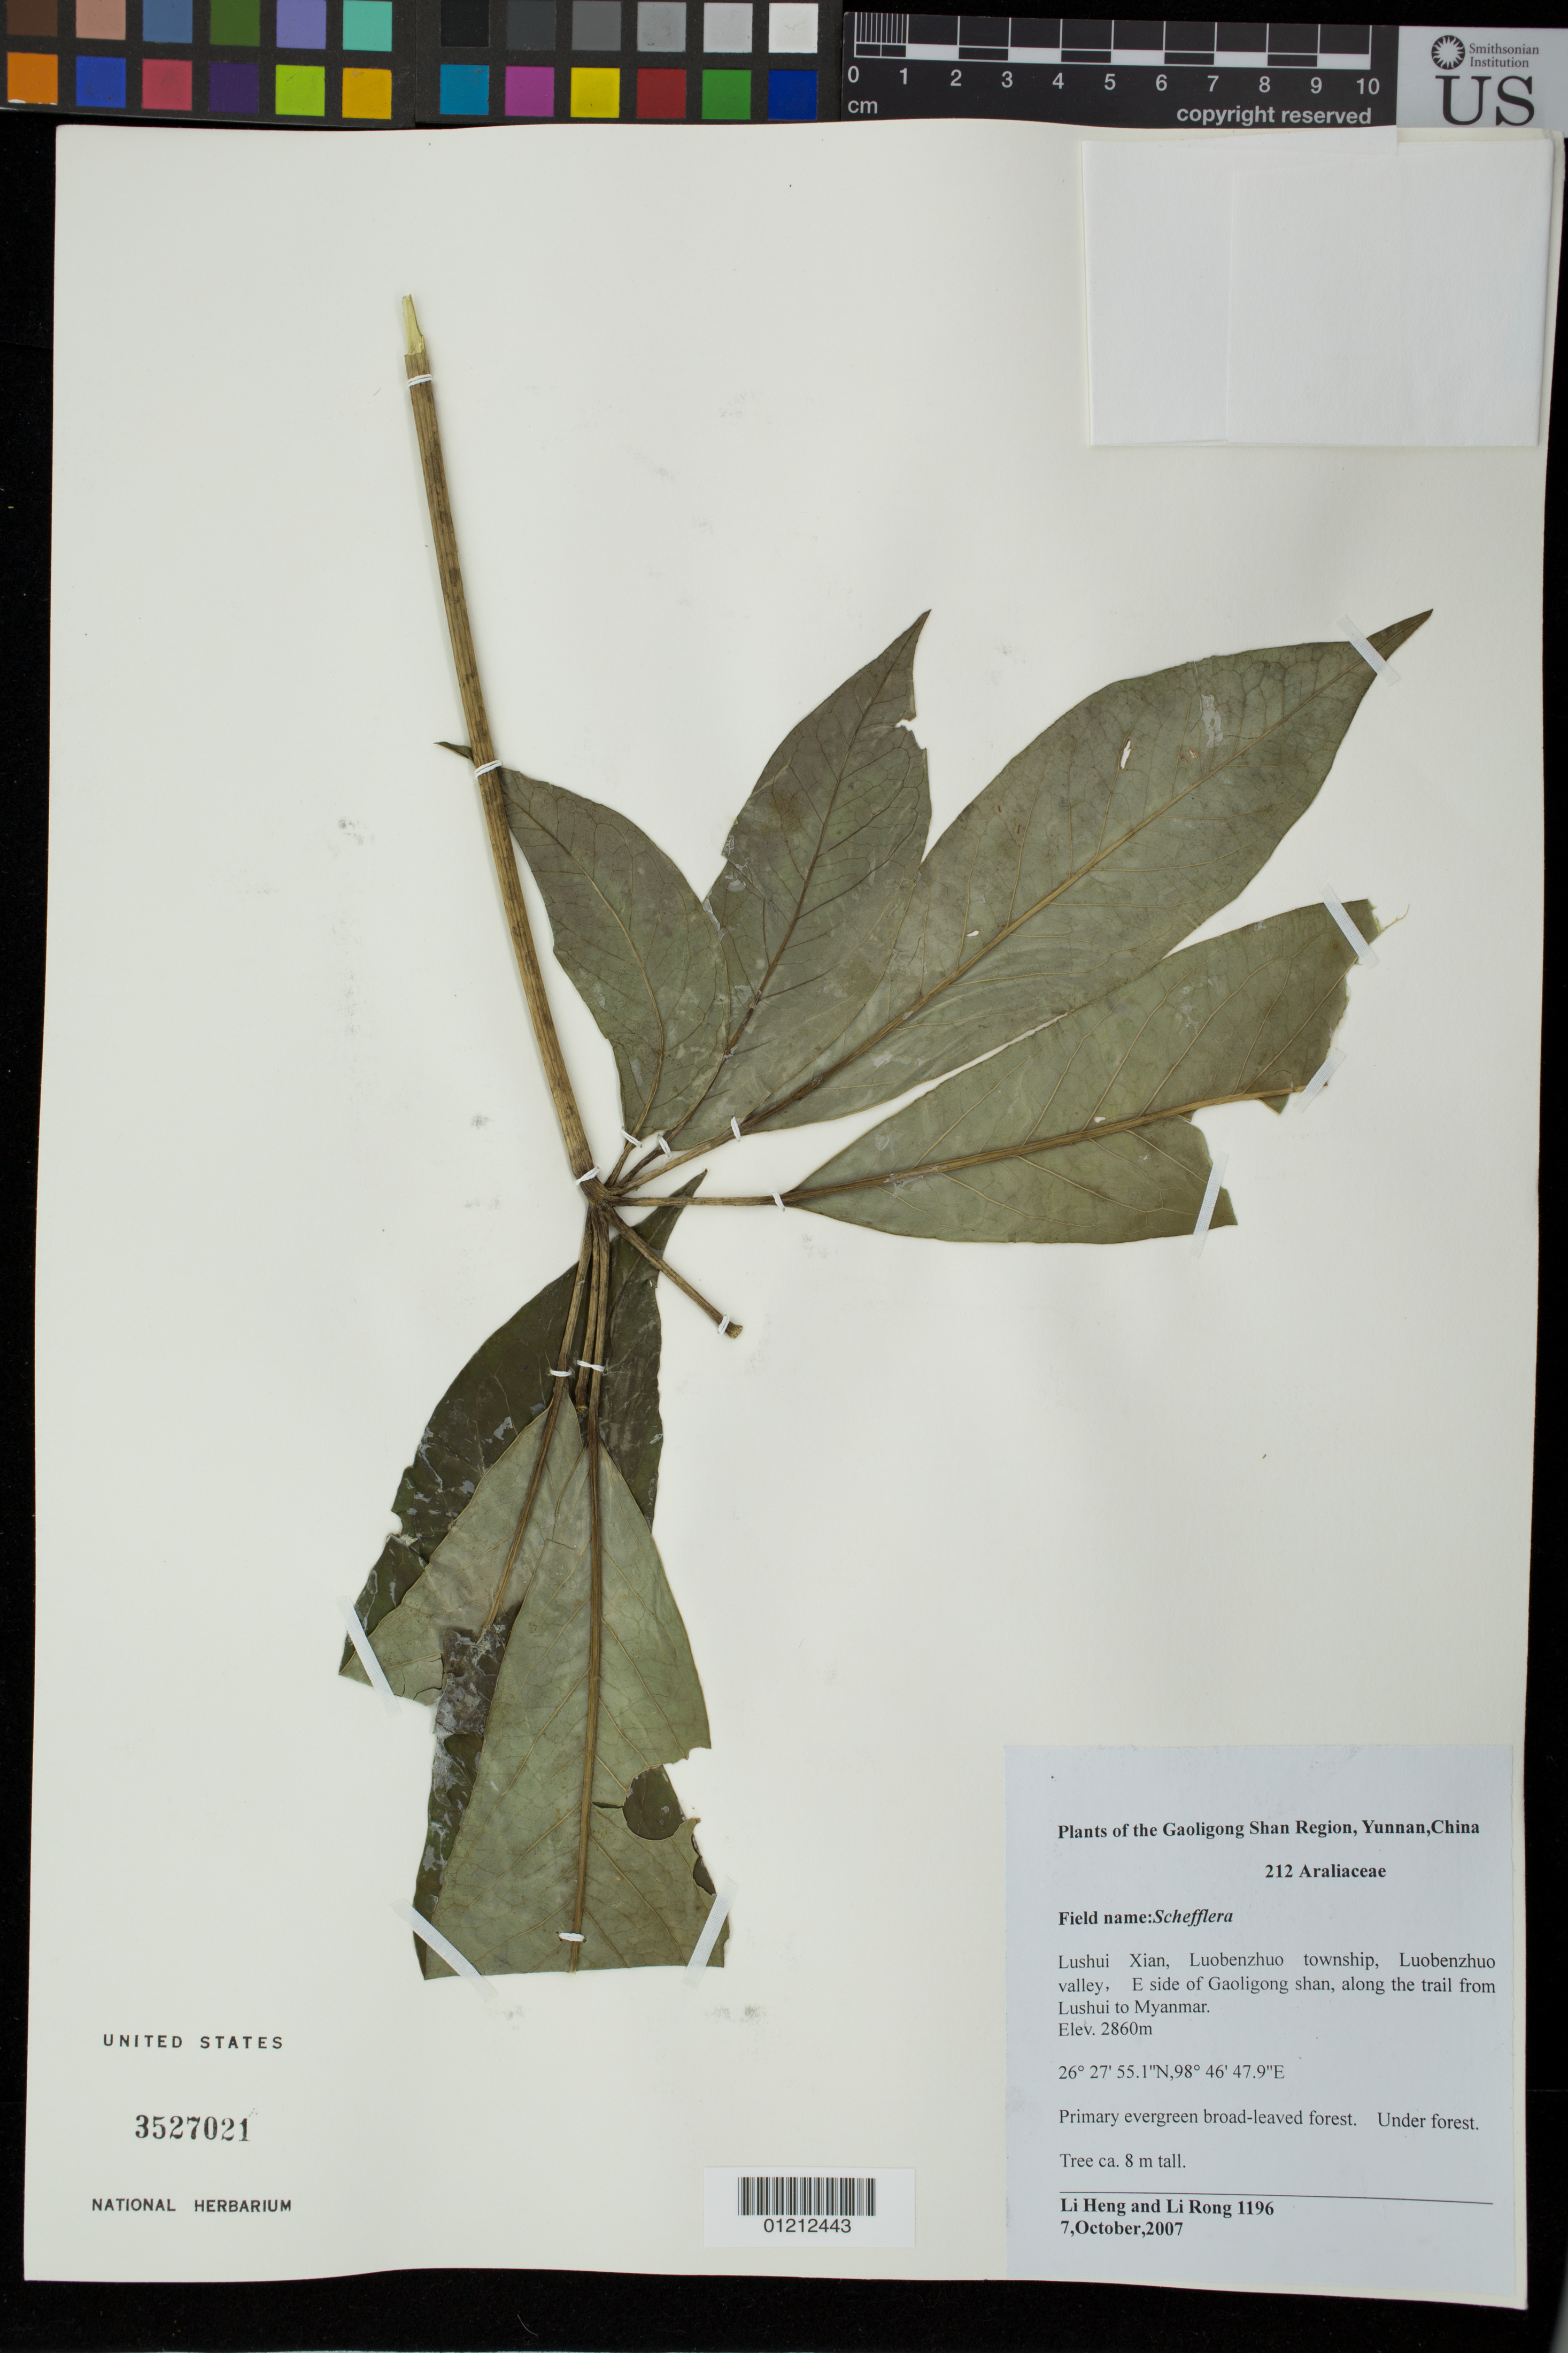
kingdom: Plantae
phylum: Tracheophyta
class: Magnoliopsida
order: Apiales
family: Araliaceae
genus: Schefflera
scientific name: Schefflera sp.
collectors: L. Heng & R. Li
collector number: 1196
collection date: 2007-10-07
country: China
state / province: Yunnan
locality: Lushui Xian, Luobenzhuo township, Luobenzhuo valley, E side of Gaoligong shan, along the trail from Lushui to Myanmar. Gaoligong Shan region.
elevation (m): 2860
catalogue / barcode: US 3527021